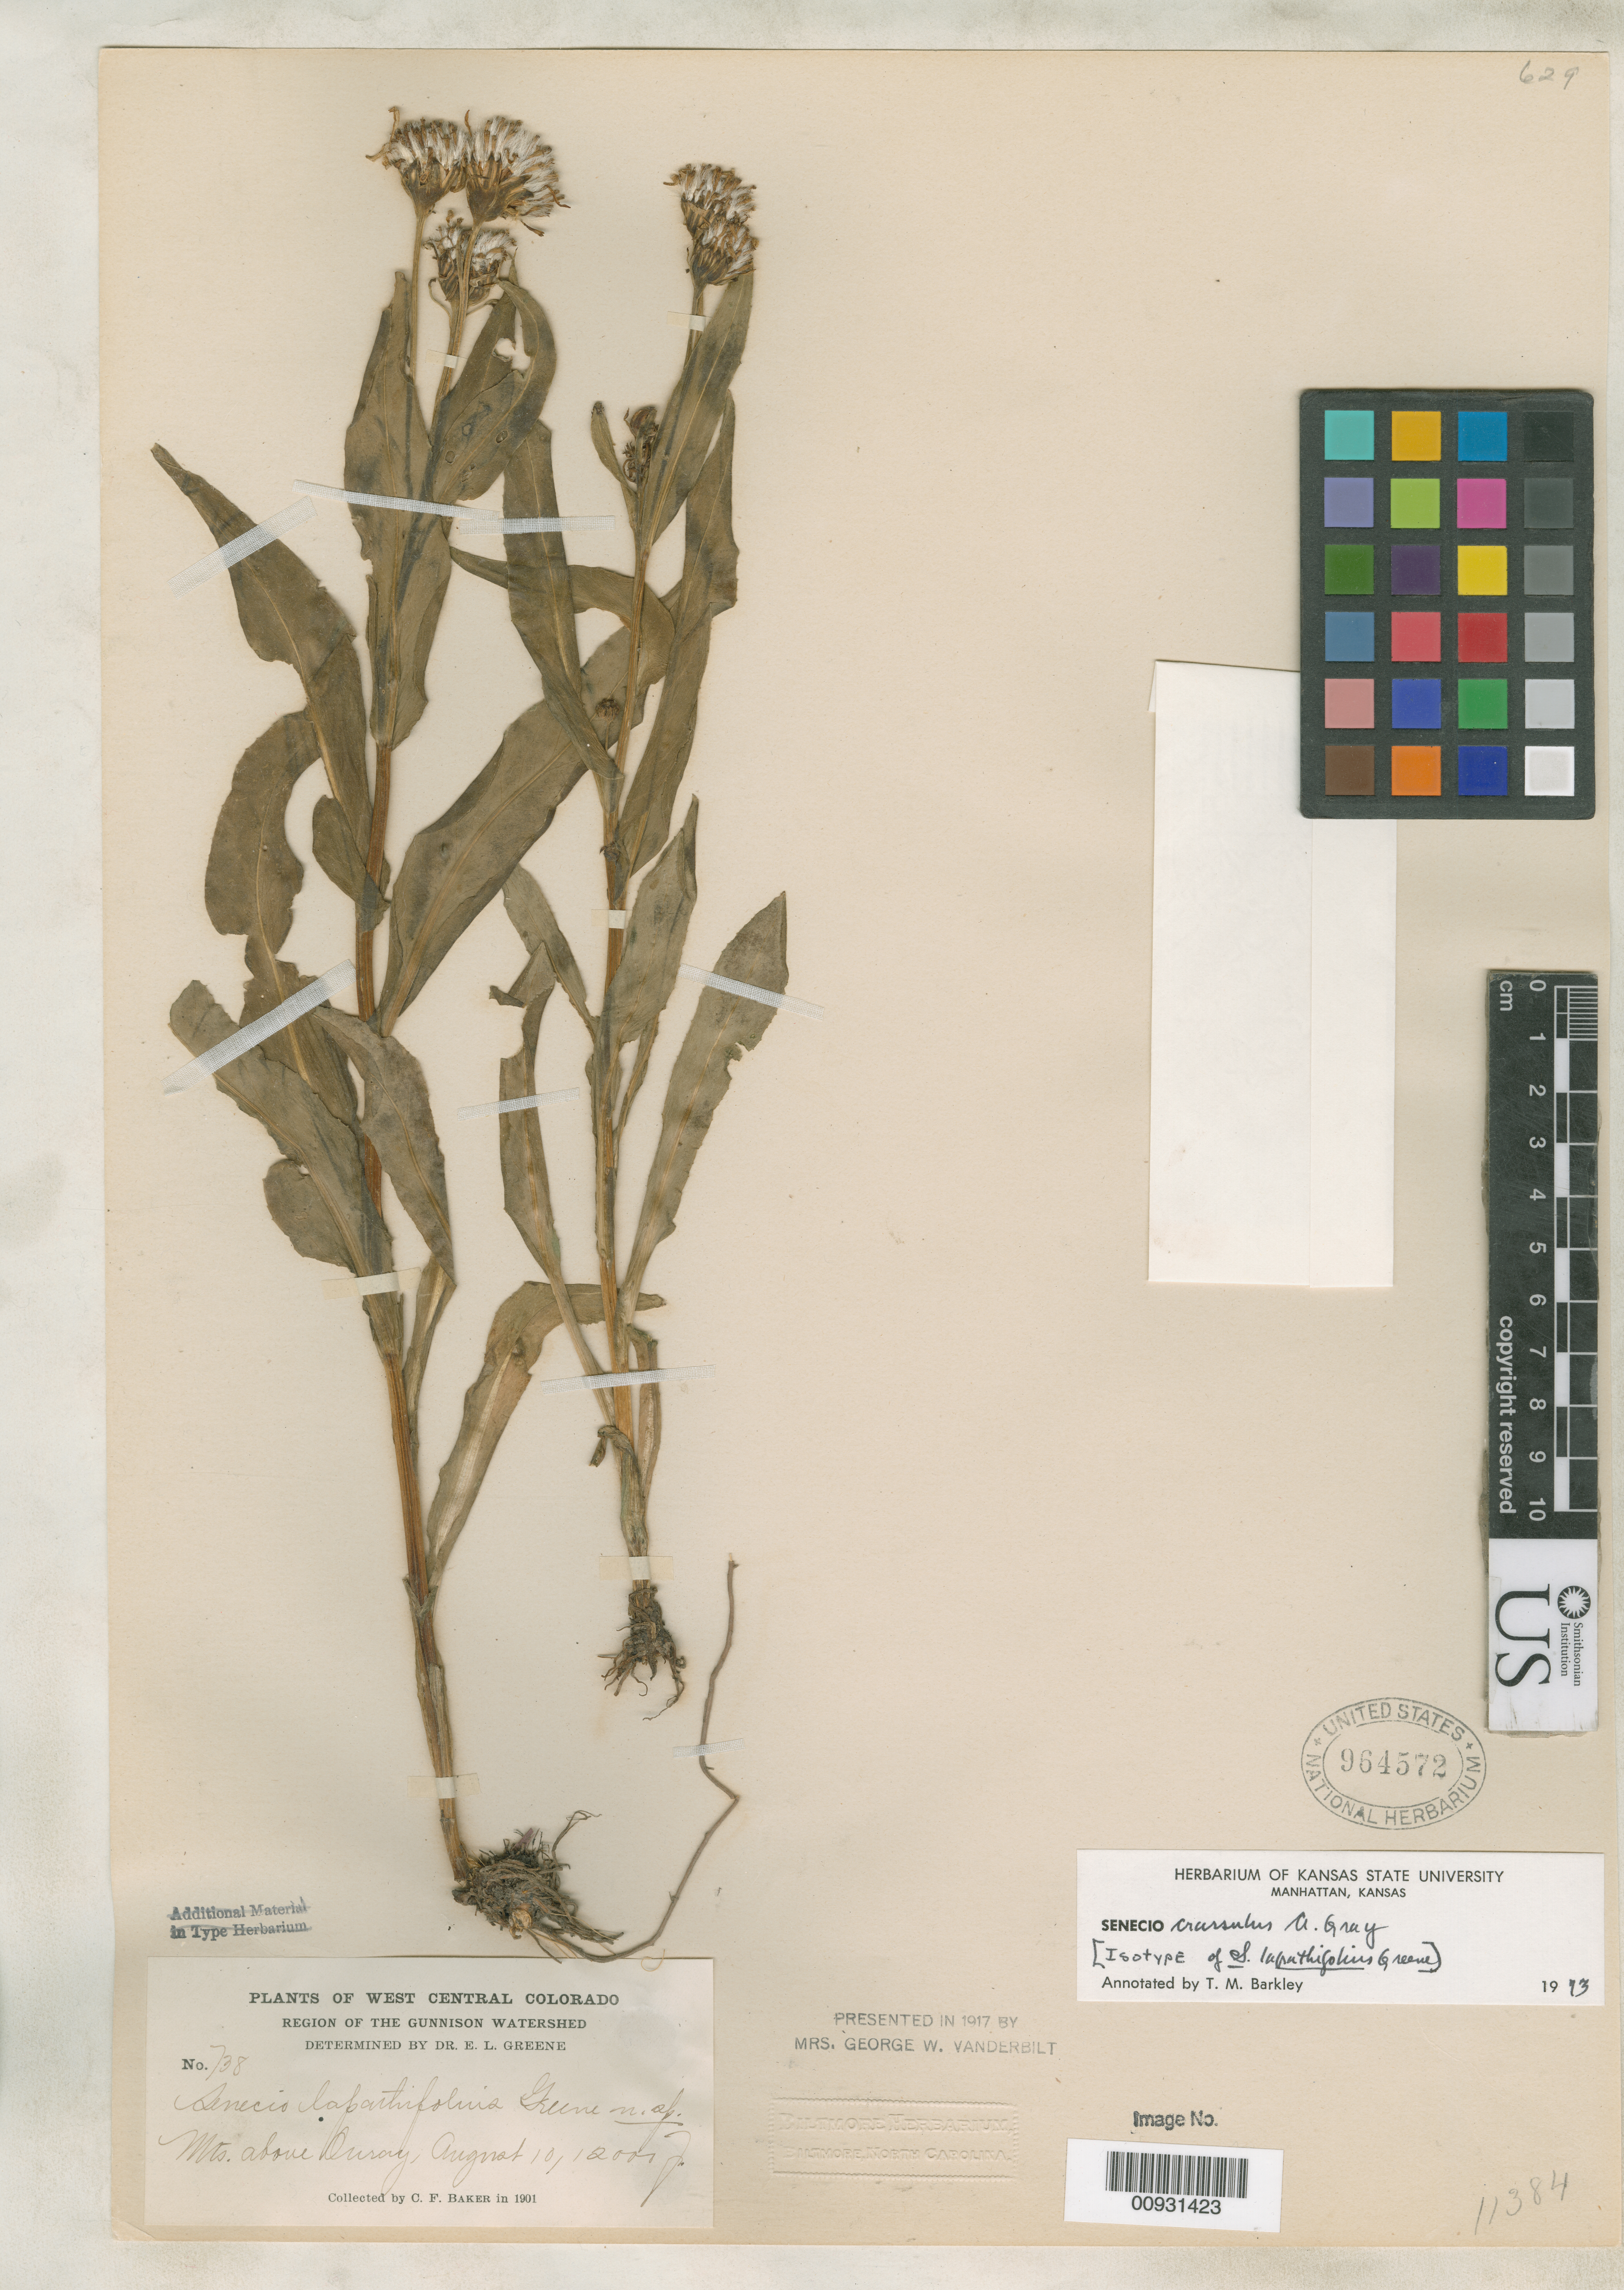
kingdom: Plantae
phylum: Tracheophyta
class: Magnoliopsida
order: Asterales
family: Asteraceae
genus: Senecio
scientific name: Senecio lapathifolius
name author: Greene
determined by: Barkley, Theodore M.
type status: Isotype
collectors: C. F. Baker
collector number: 738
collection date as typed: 10 Aug 1901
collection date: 1901-08-10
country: United States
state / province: Colorado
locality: Mountains above Ouray.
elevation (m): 3658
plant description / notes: Later homonym of Senecio lapathifolius Franch. (1892).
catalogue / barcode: US 964572